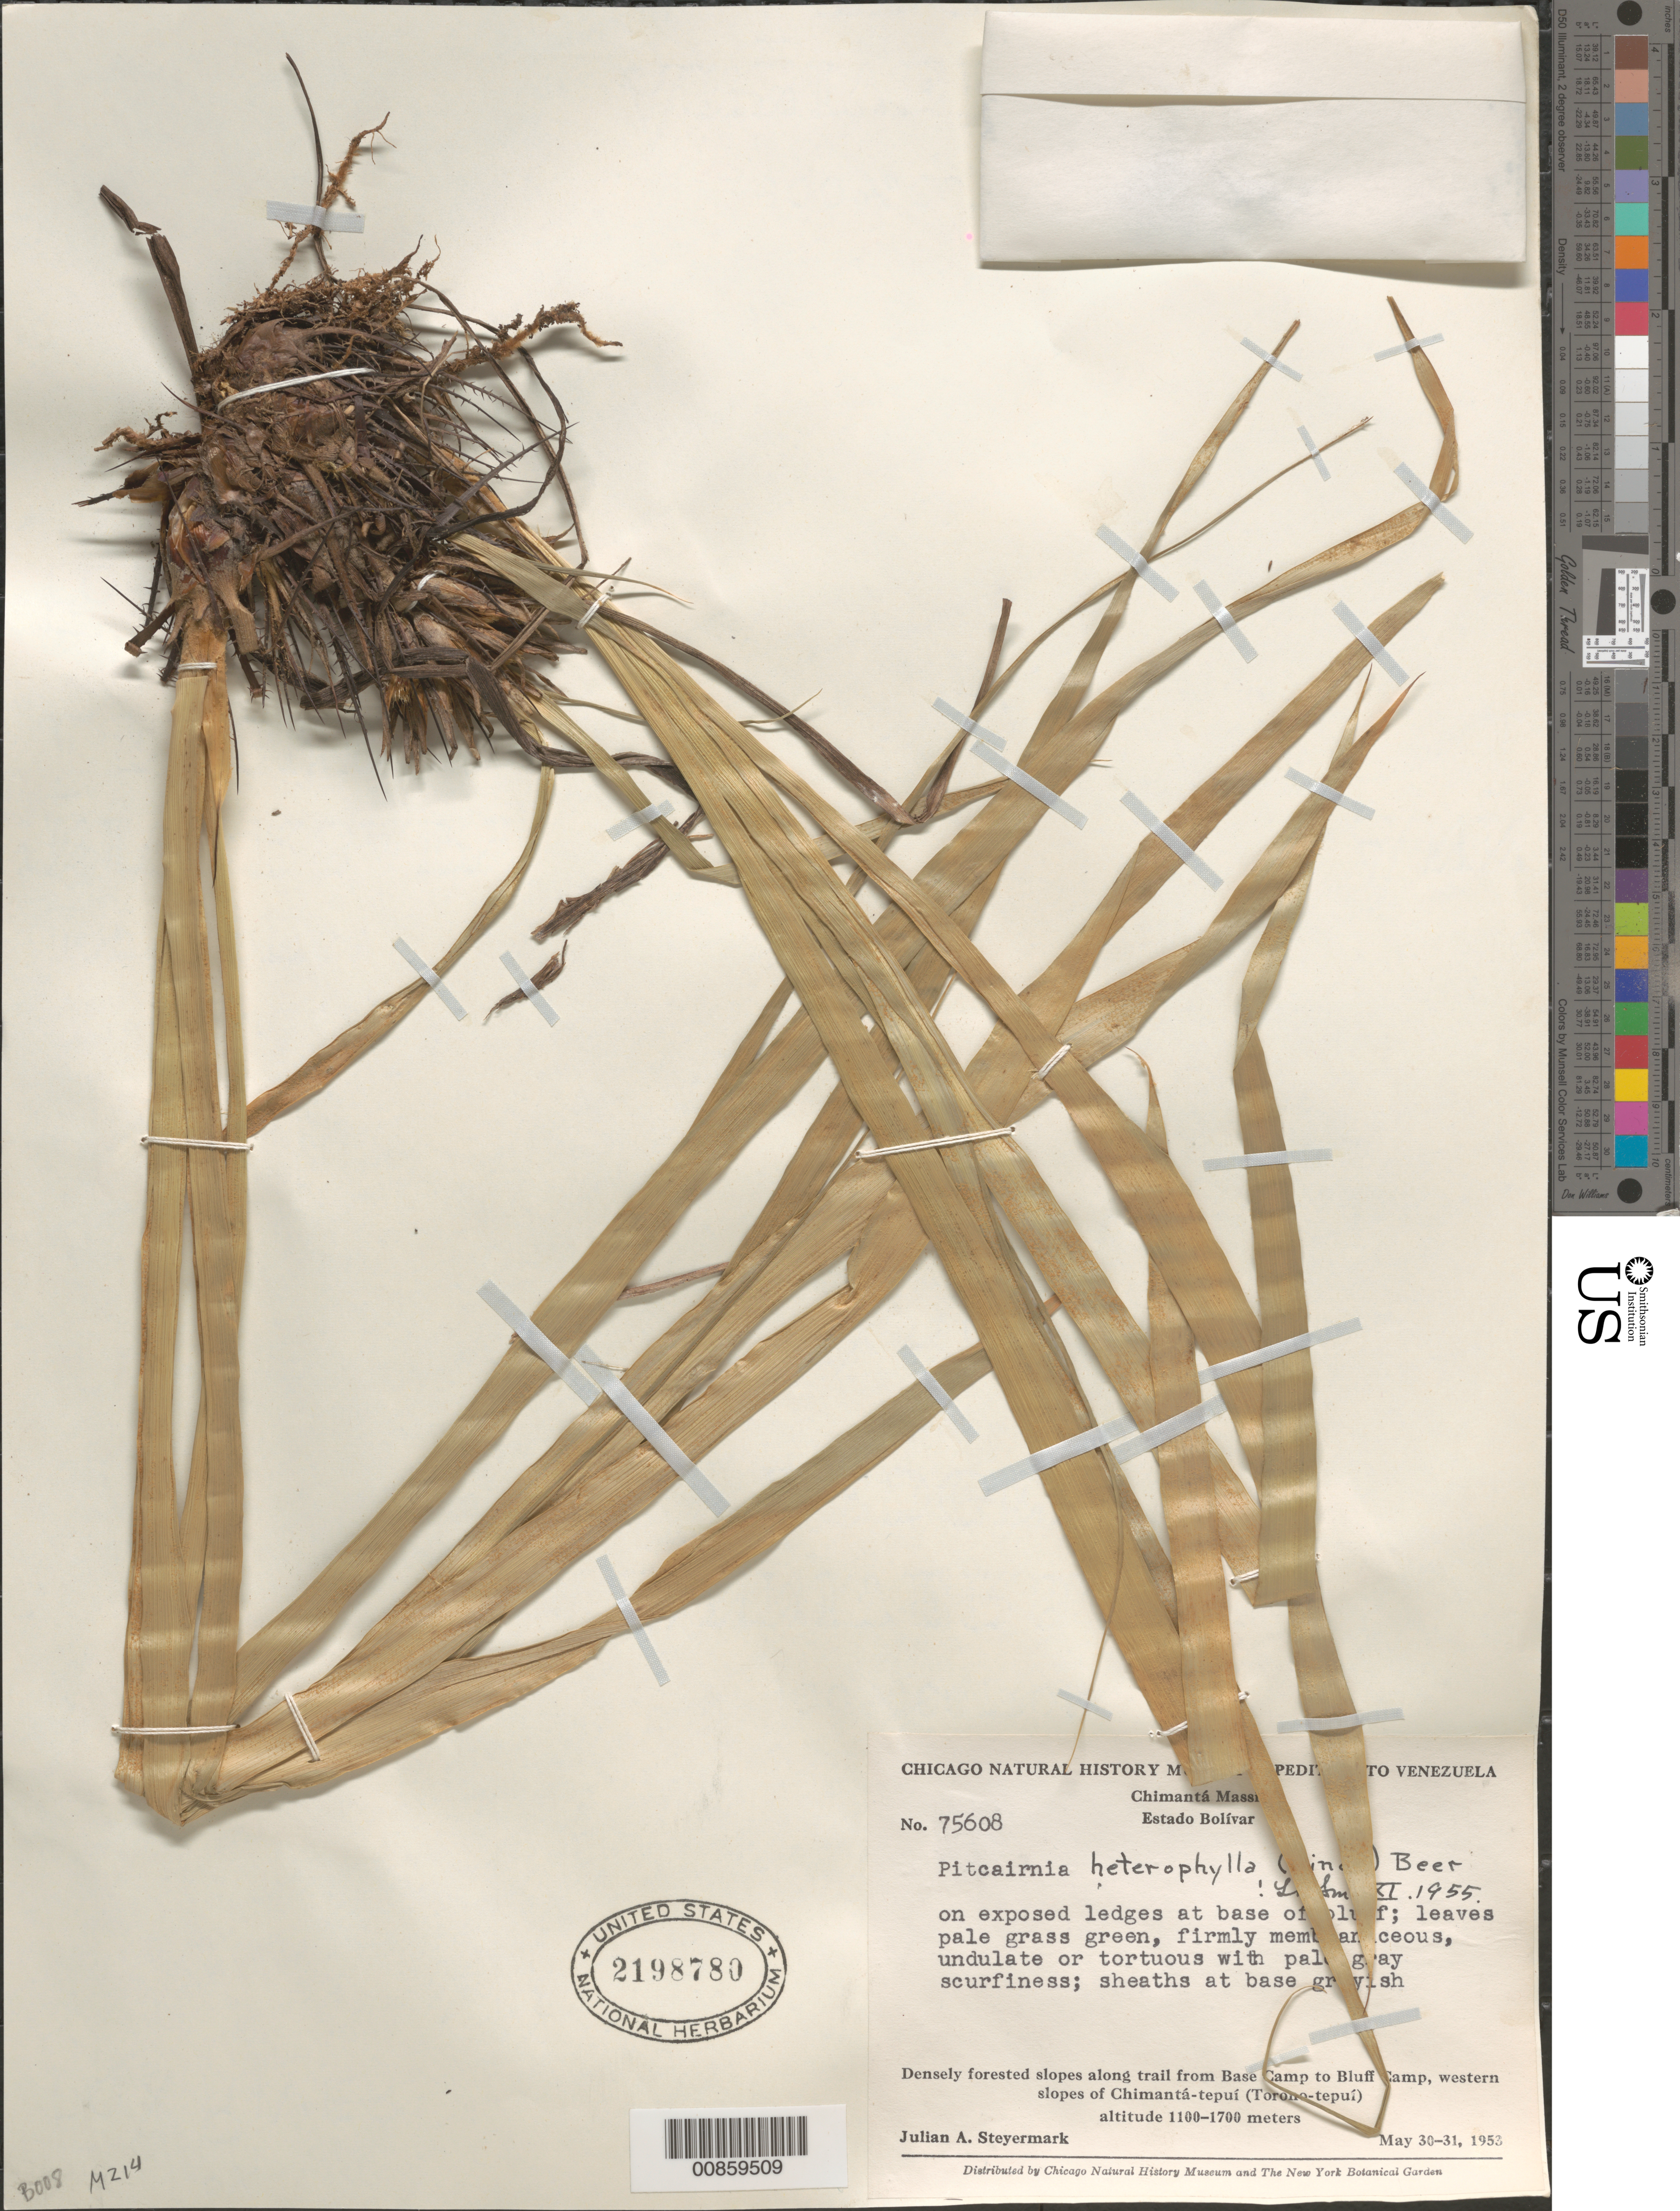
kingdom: Plantae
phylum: Tracheophyta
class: Liliopsida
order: Poales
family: Bromeliaceae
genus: Pitcairnia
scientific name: Pitcairnia heterophylla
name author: (Lindl.) Beer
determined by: Smith, Lyman B., (US), NMNH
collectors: J. Steyermark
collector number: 75608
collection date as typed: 30-May-53 to 31-May-53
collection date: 1953-05-30/1953-05-31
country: Venezuela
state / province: Bolívar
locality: Chimantá-tepuí (Torono-tepuí), from Base Camp to Bluff Camp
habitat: Densely forested slopes along trail; on exposed ledges at base of bluff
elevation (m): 1100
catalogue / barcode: US 2198780